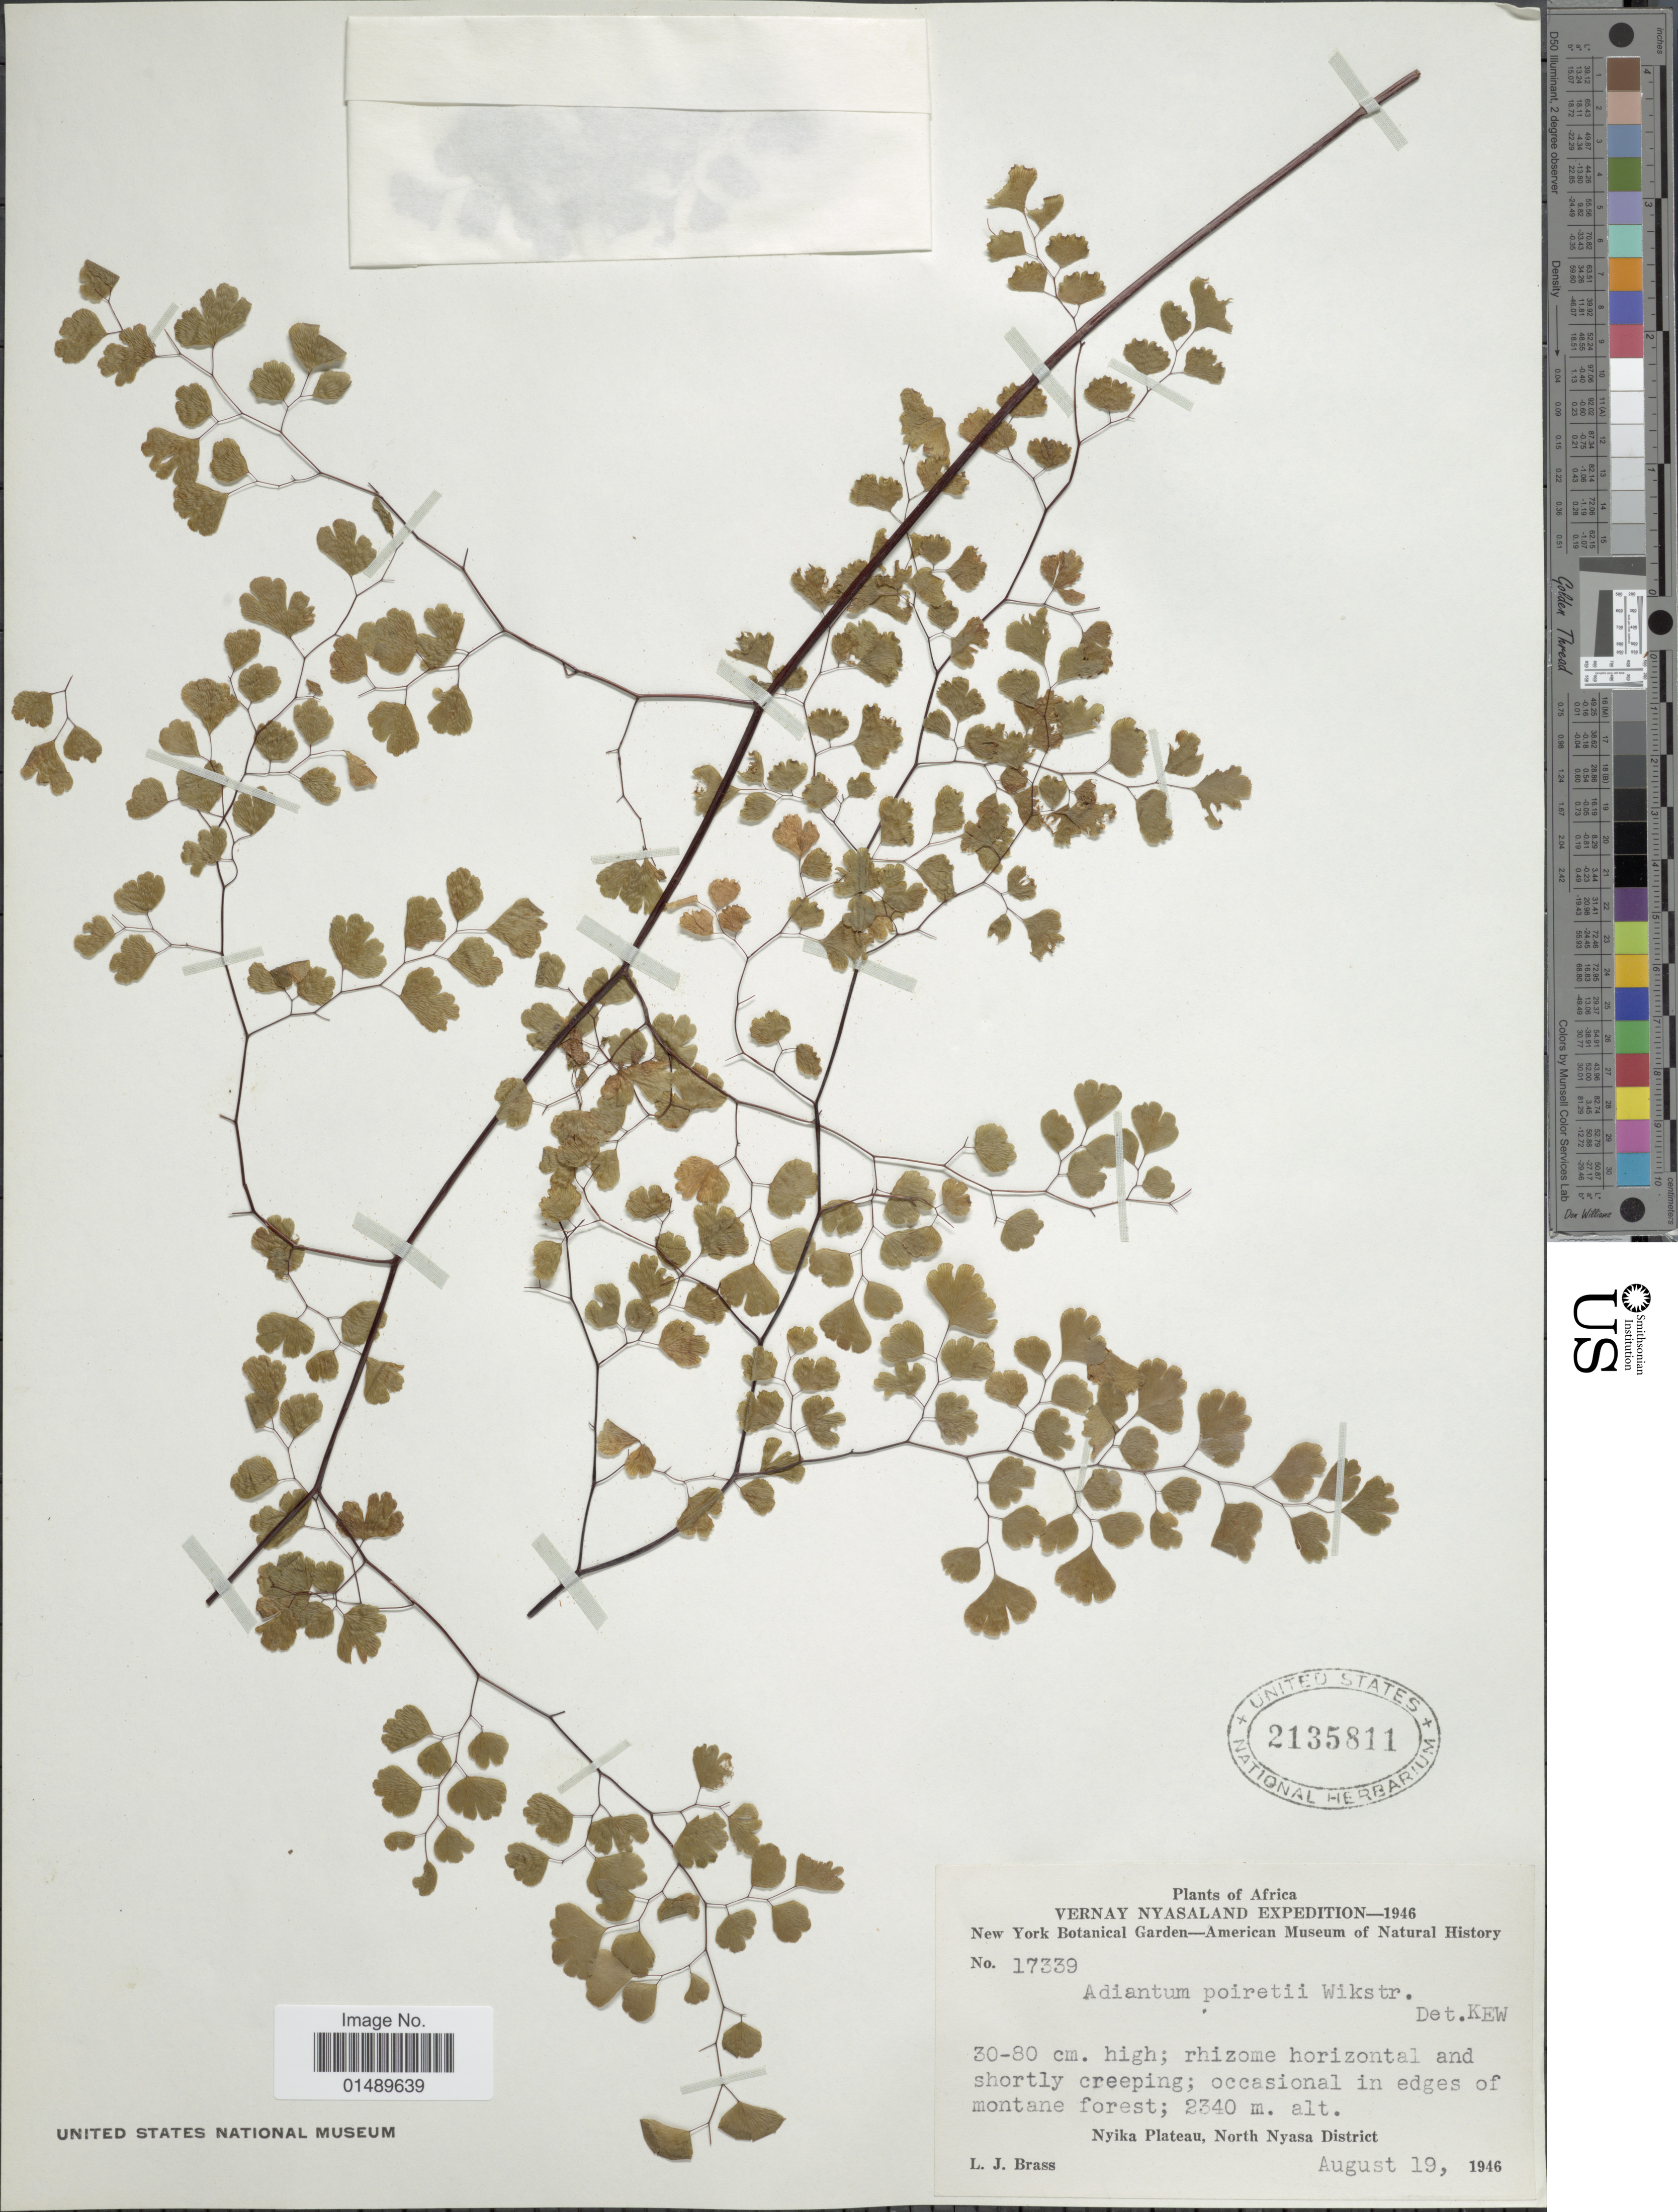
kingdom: Plantae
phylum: Tracheophyta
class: Polypodiopsida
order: Polypodiales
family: Pteridaceae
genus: Adiantum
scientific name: Adiantum poiretii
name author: Wikstr.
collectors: L. J. Brass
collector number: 17339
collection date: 1946-08-19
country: Malawi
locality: Africa, Nyika Plateau, North Nyasa District.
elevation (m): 2340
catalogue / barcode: US 2135811